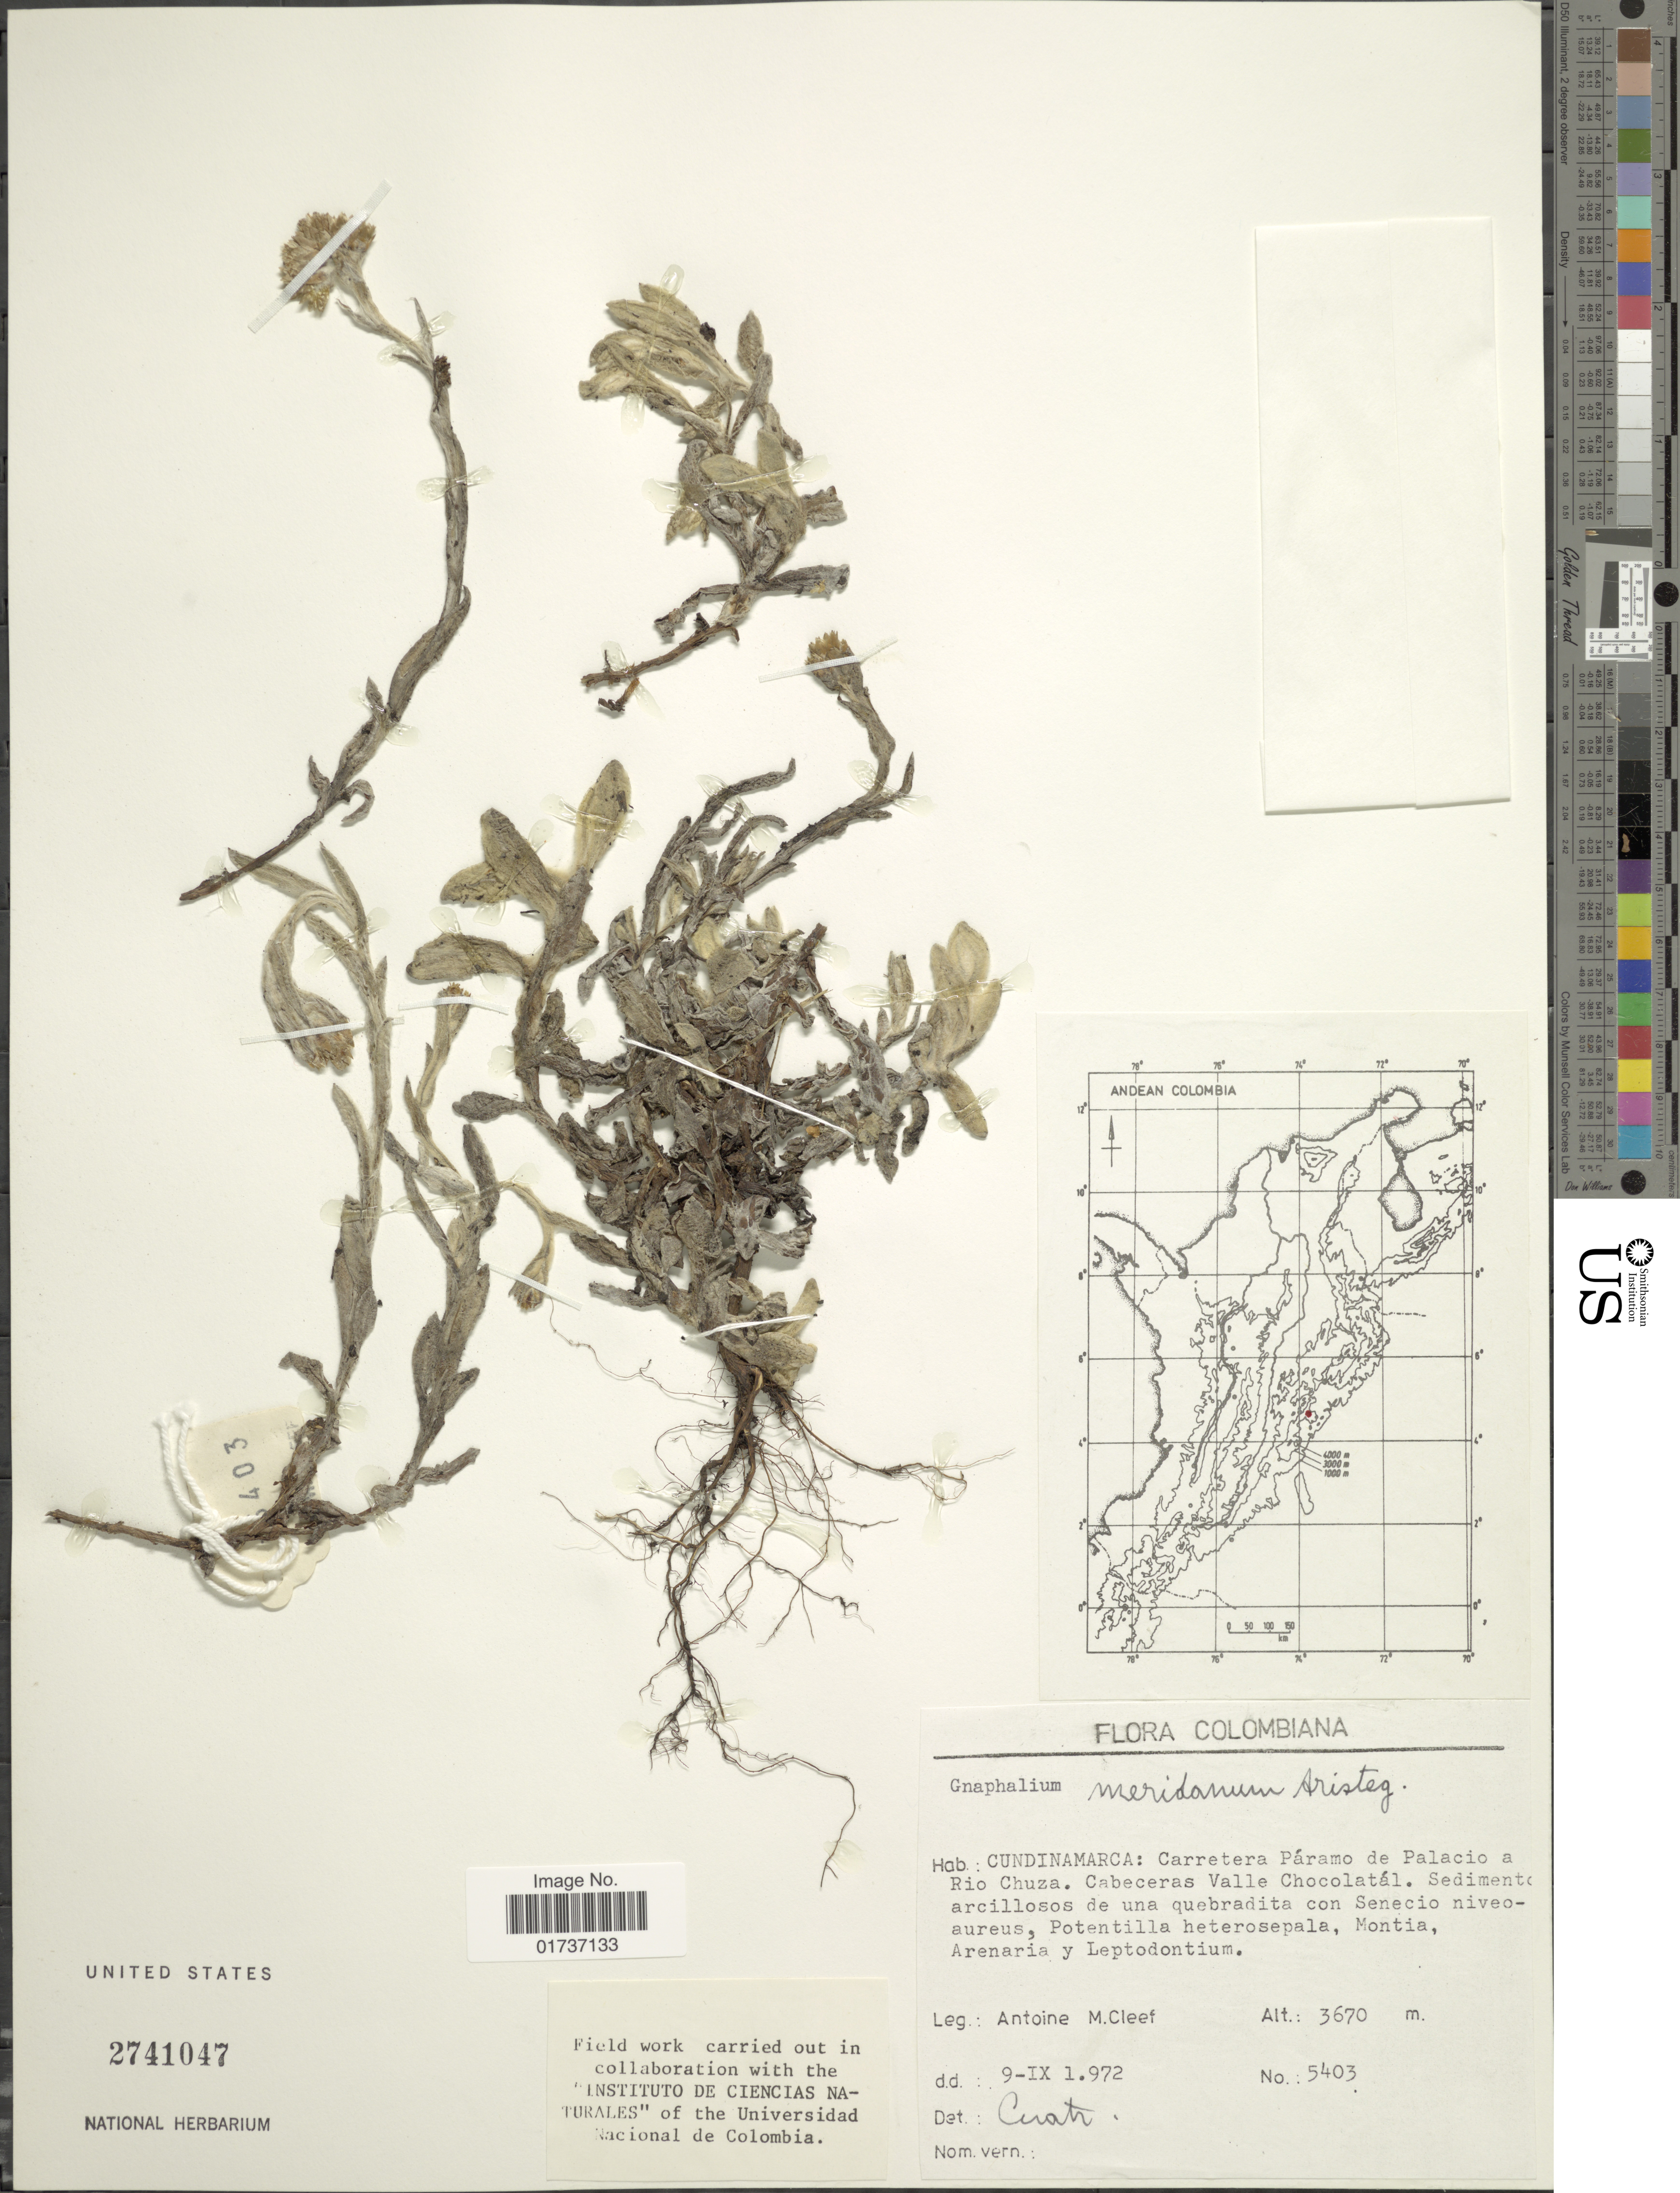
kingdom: Plantae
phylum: Tracheophyta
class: Magnoliopsida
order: Asterales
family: Asteraceae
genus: Gnaphalium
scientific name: Gnaphalium meridanum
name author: Aristeg.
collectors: A. M. Cleef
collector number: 5403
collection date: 1973-09-09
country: Colombia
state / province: Cundinamarca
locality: Carretera Páramo de Palacio a Rio Chuza. Cabeceras Valle Chocolatál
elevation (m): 3670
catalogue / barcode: US 2741047